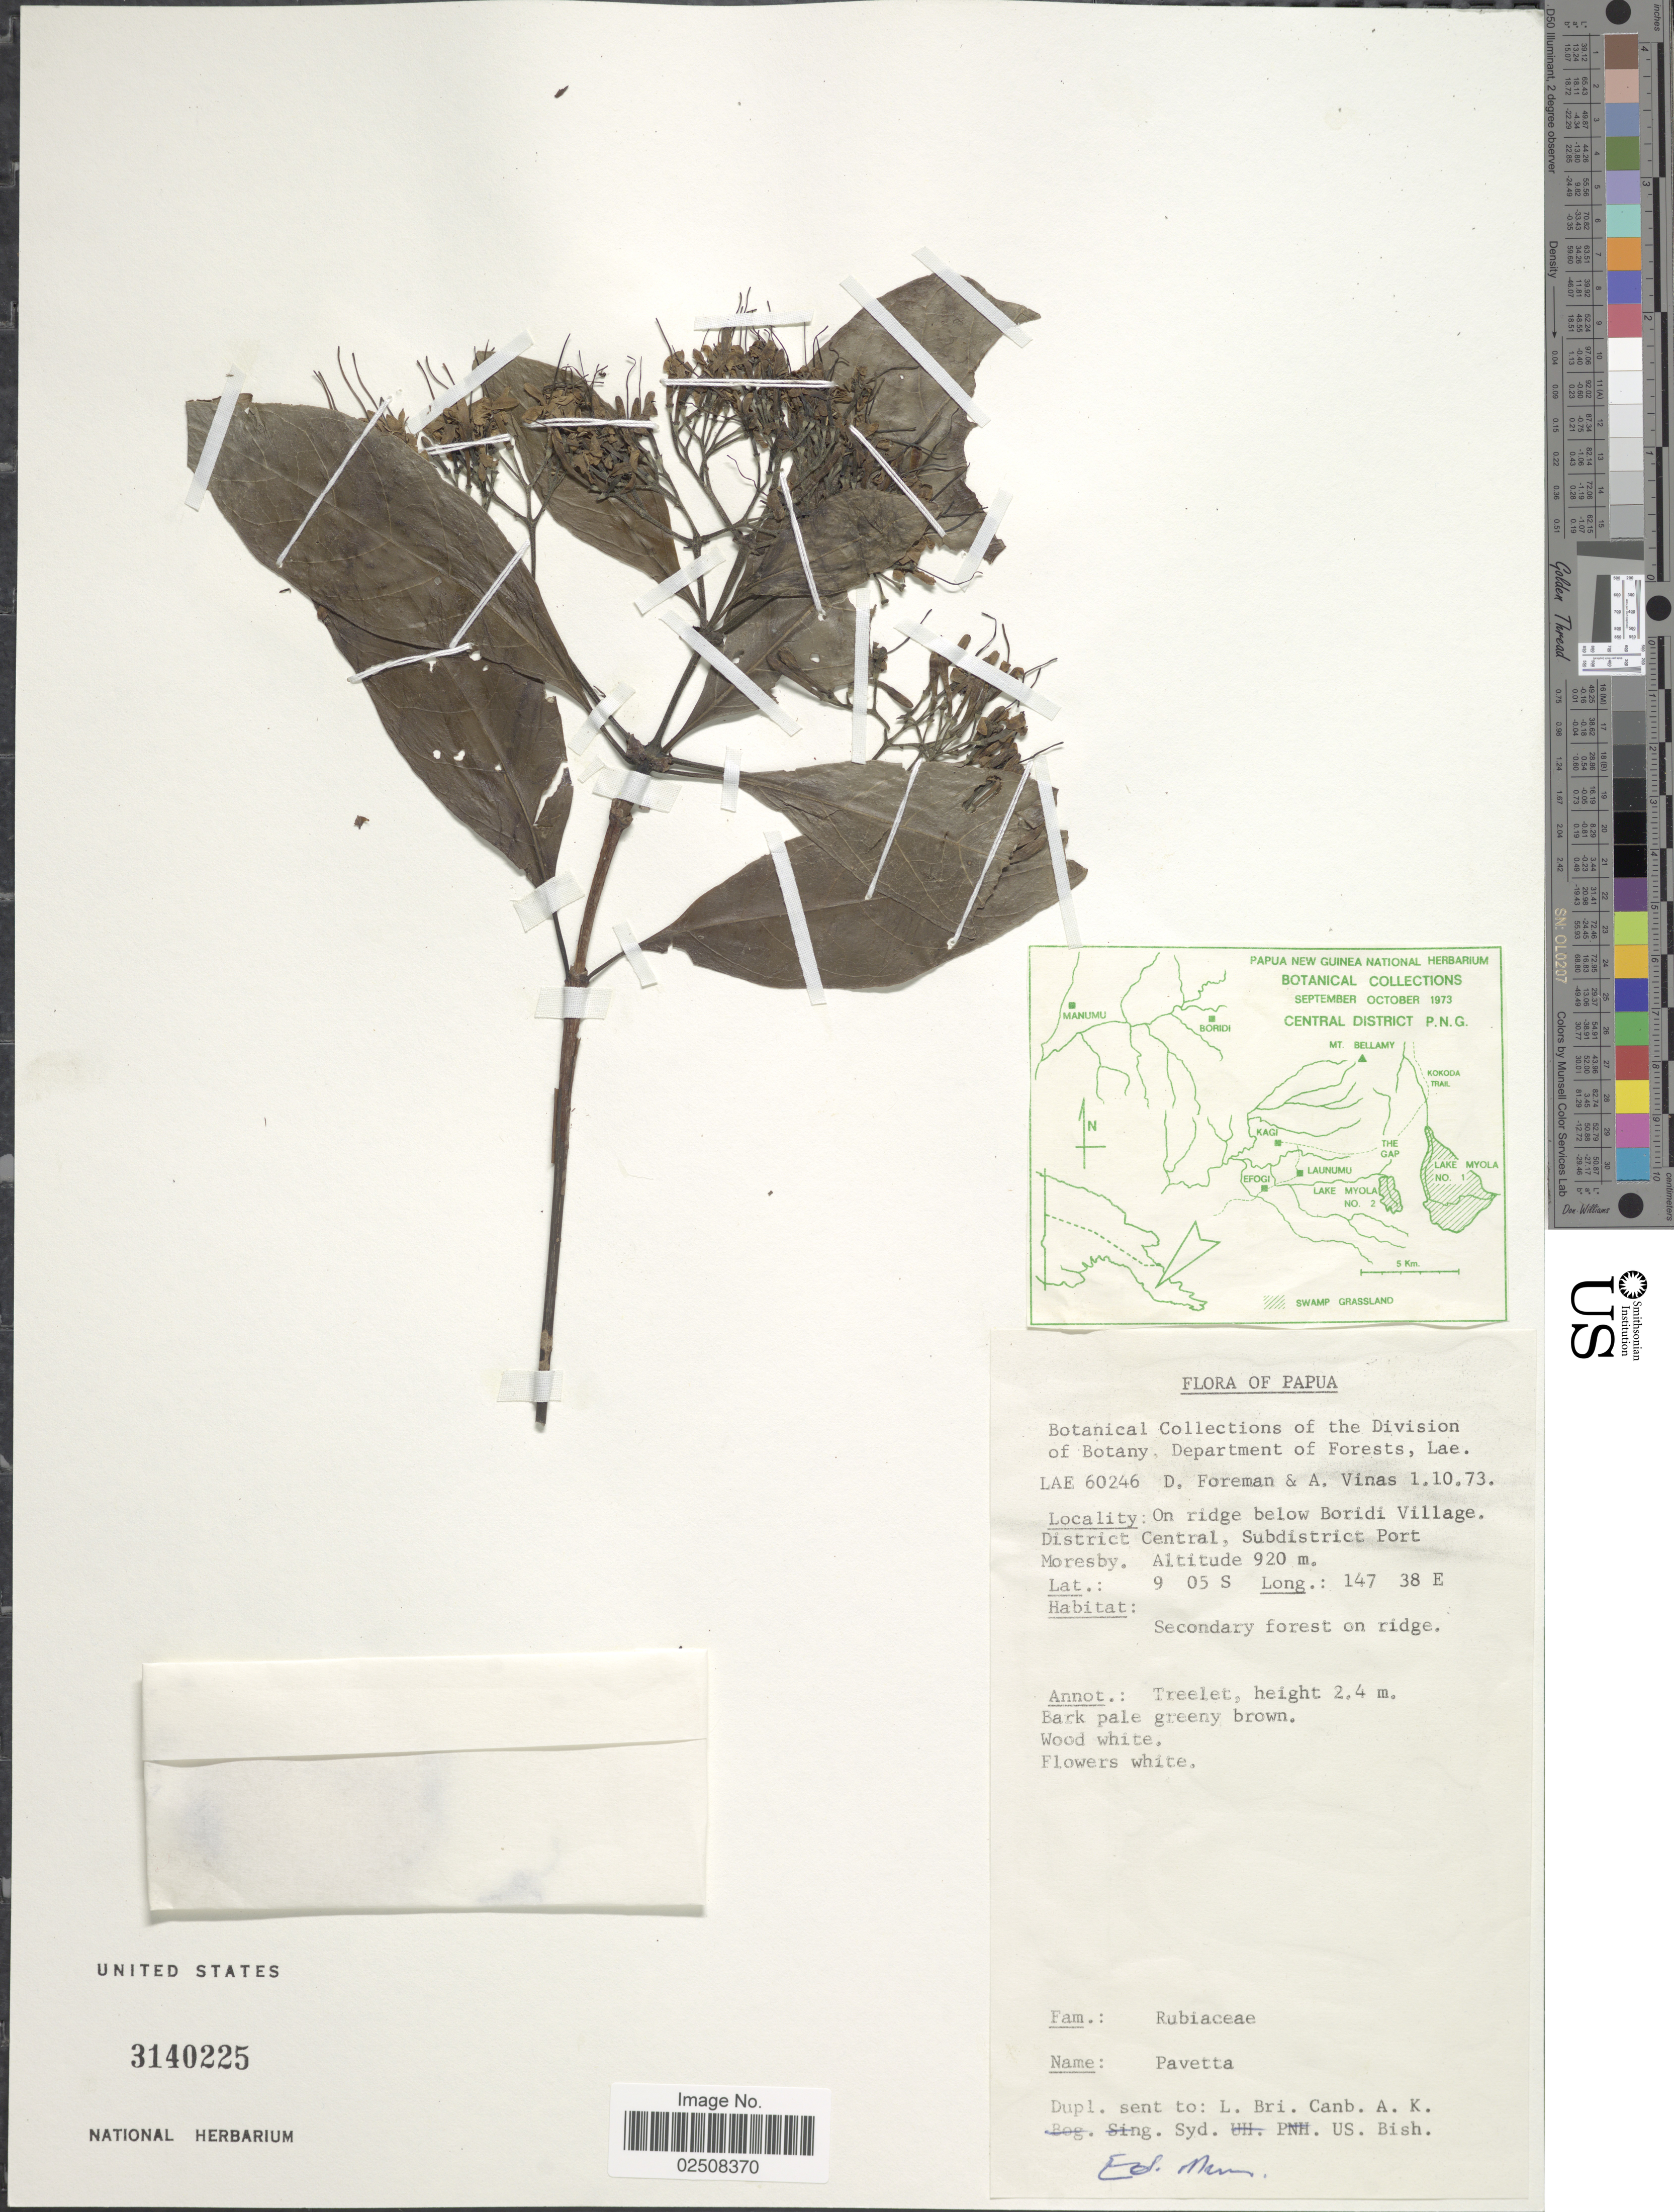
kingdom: Plantae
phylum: Tracheophyta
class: Magnoliopsida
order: Gentianales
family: Rubiaceae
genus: Pavetta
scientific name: Pavetta sp.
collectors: D. Foreman & A. Vinas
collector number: LAE 60246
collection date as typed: Transcribed d/m/y: 1/10/73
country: Papua New Guinea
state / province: Central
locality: On ridge below Boridi Village. District Central, Subdistrict Port Moresby, Secondary forest on ridge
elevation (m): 920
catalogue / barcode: US 3140225